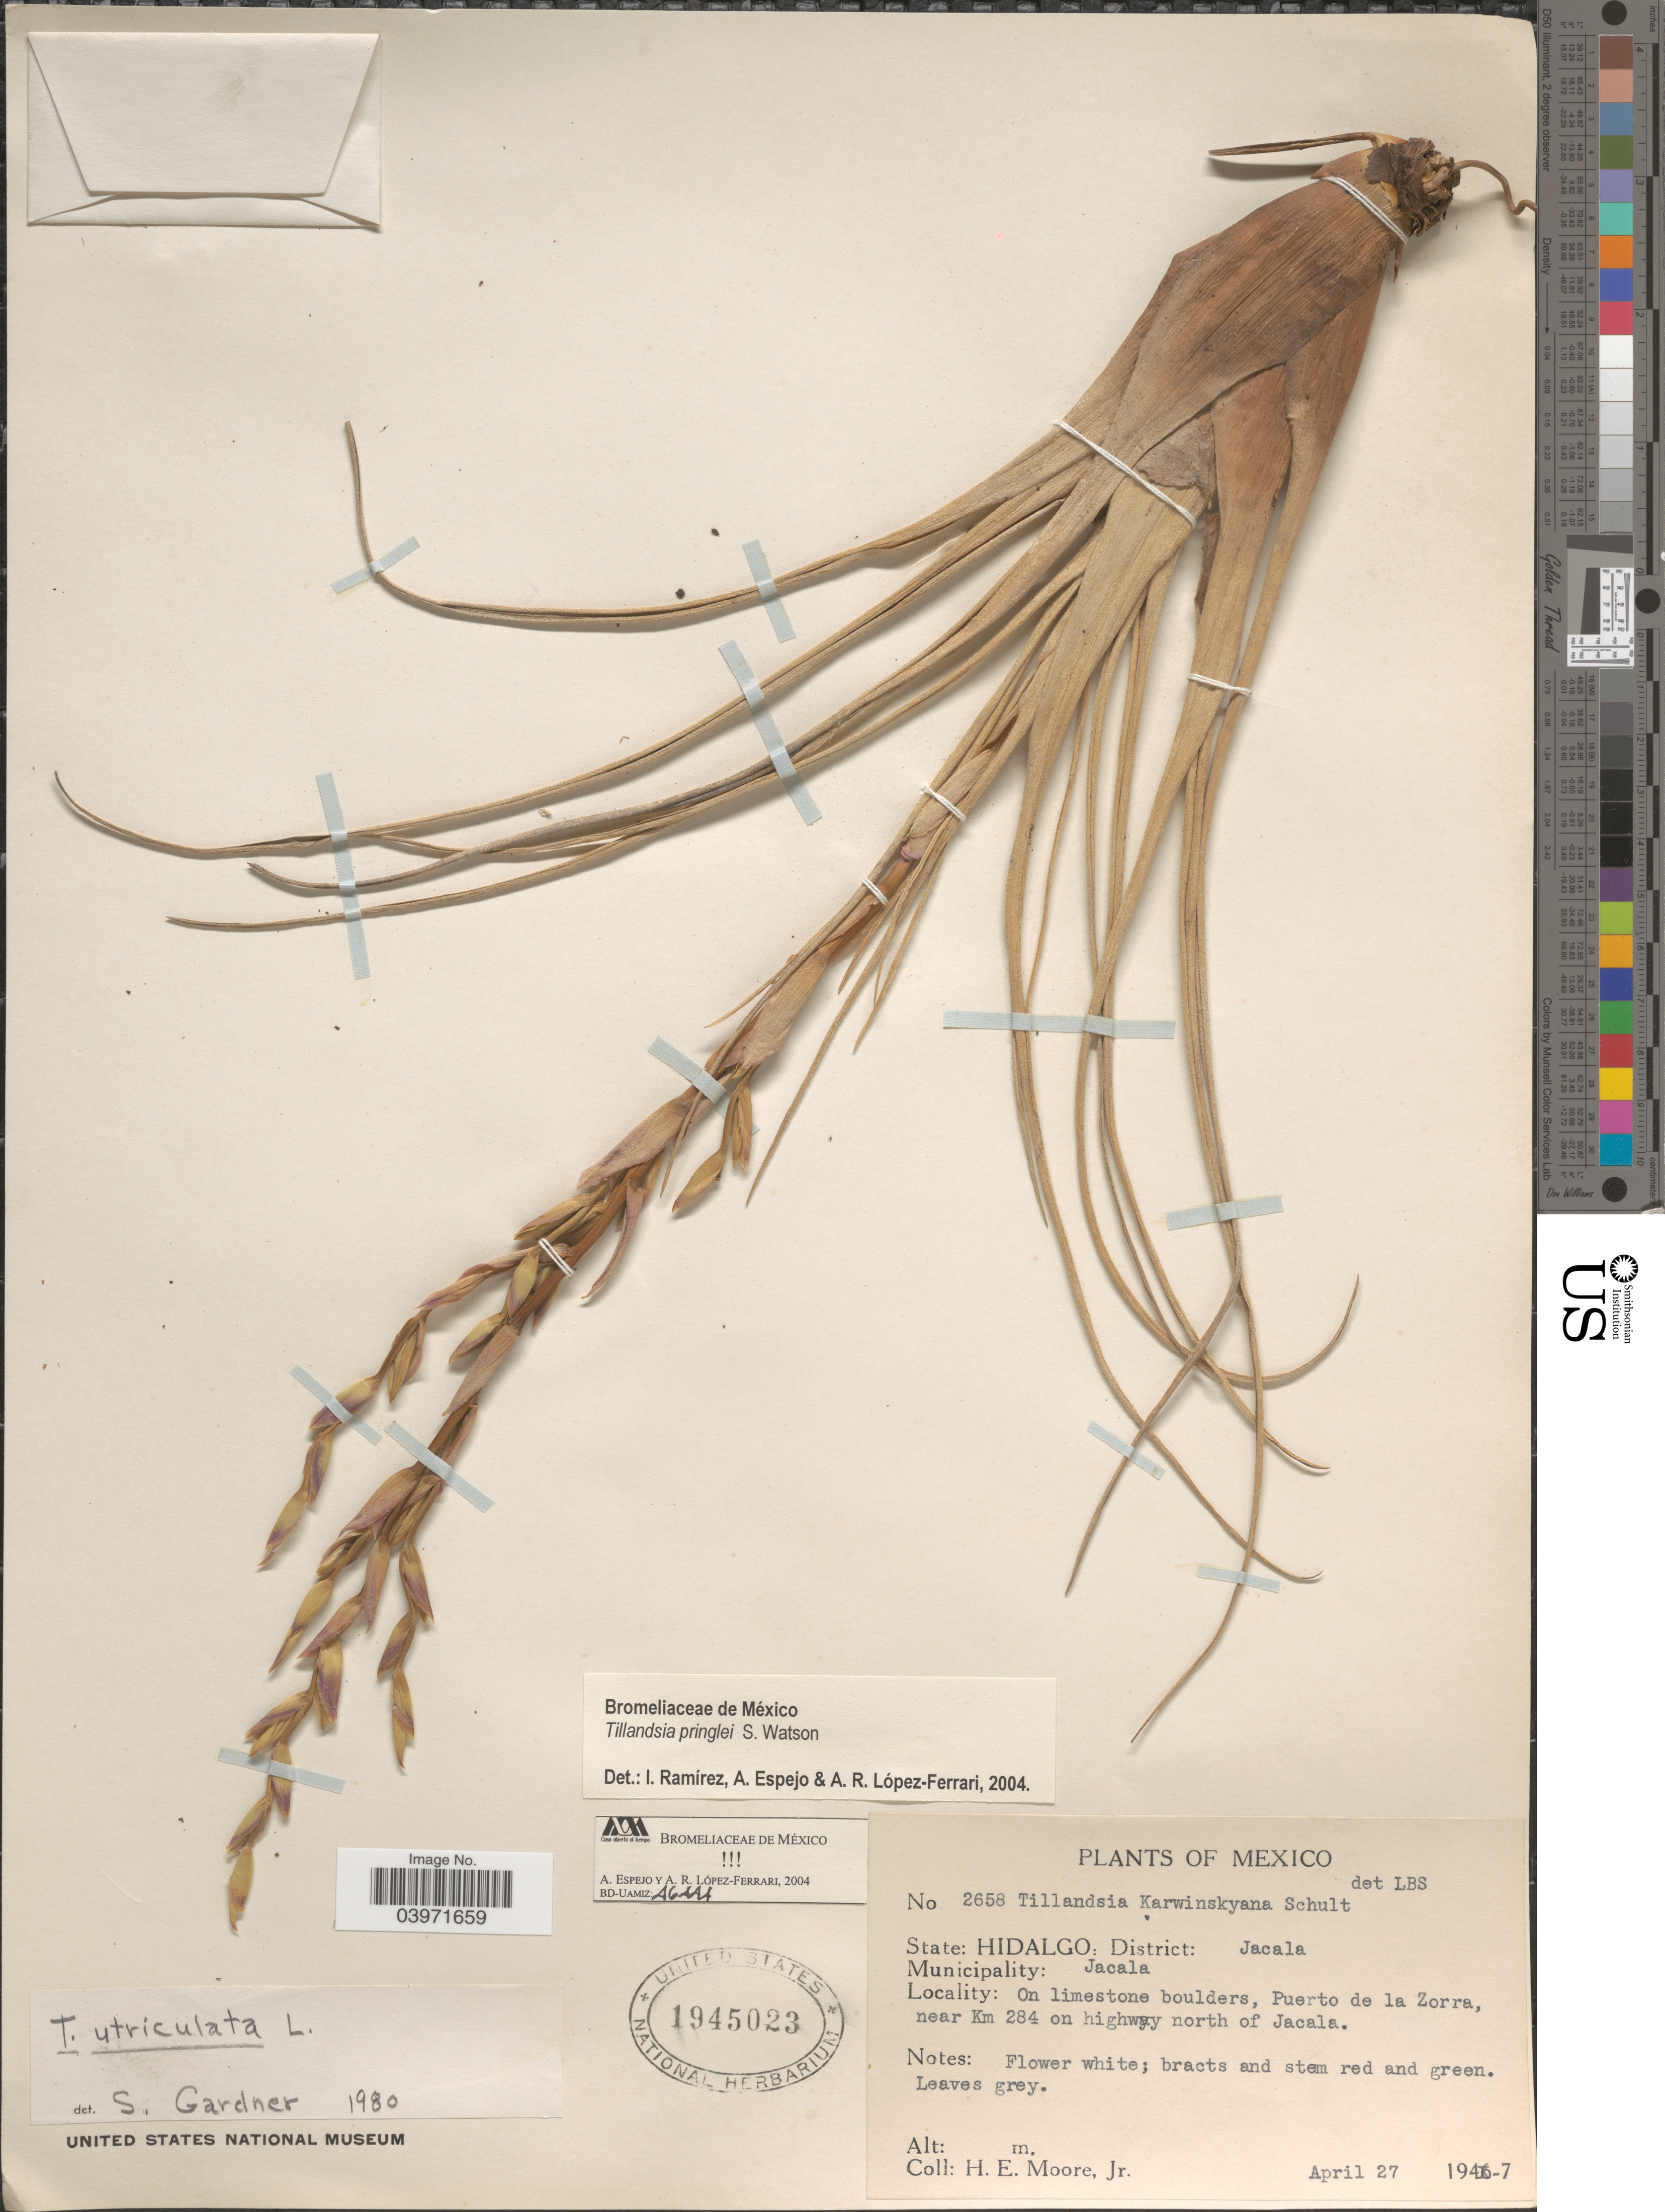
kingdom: Plantae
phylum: Tracheophyta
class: Liliopsida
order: Poales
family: Bromeliaceae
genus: Tillandsia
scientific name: Tillandsia utriculata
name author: L.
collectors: H. Moore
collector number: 2658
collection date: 1947-04-27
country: Mexico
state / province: Hidalgo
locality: District: Jacala. Municipality: Jacala. On limestone boulders, Puerto de la Zorra, near Km 284 on highway north of Jacala.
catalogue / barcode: US 1945023